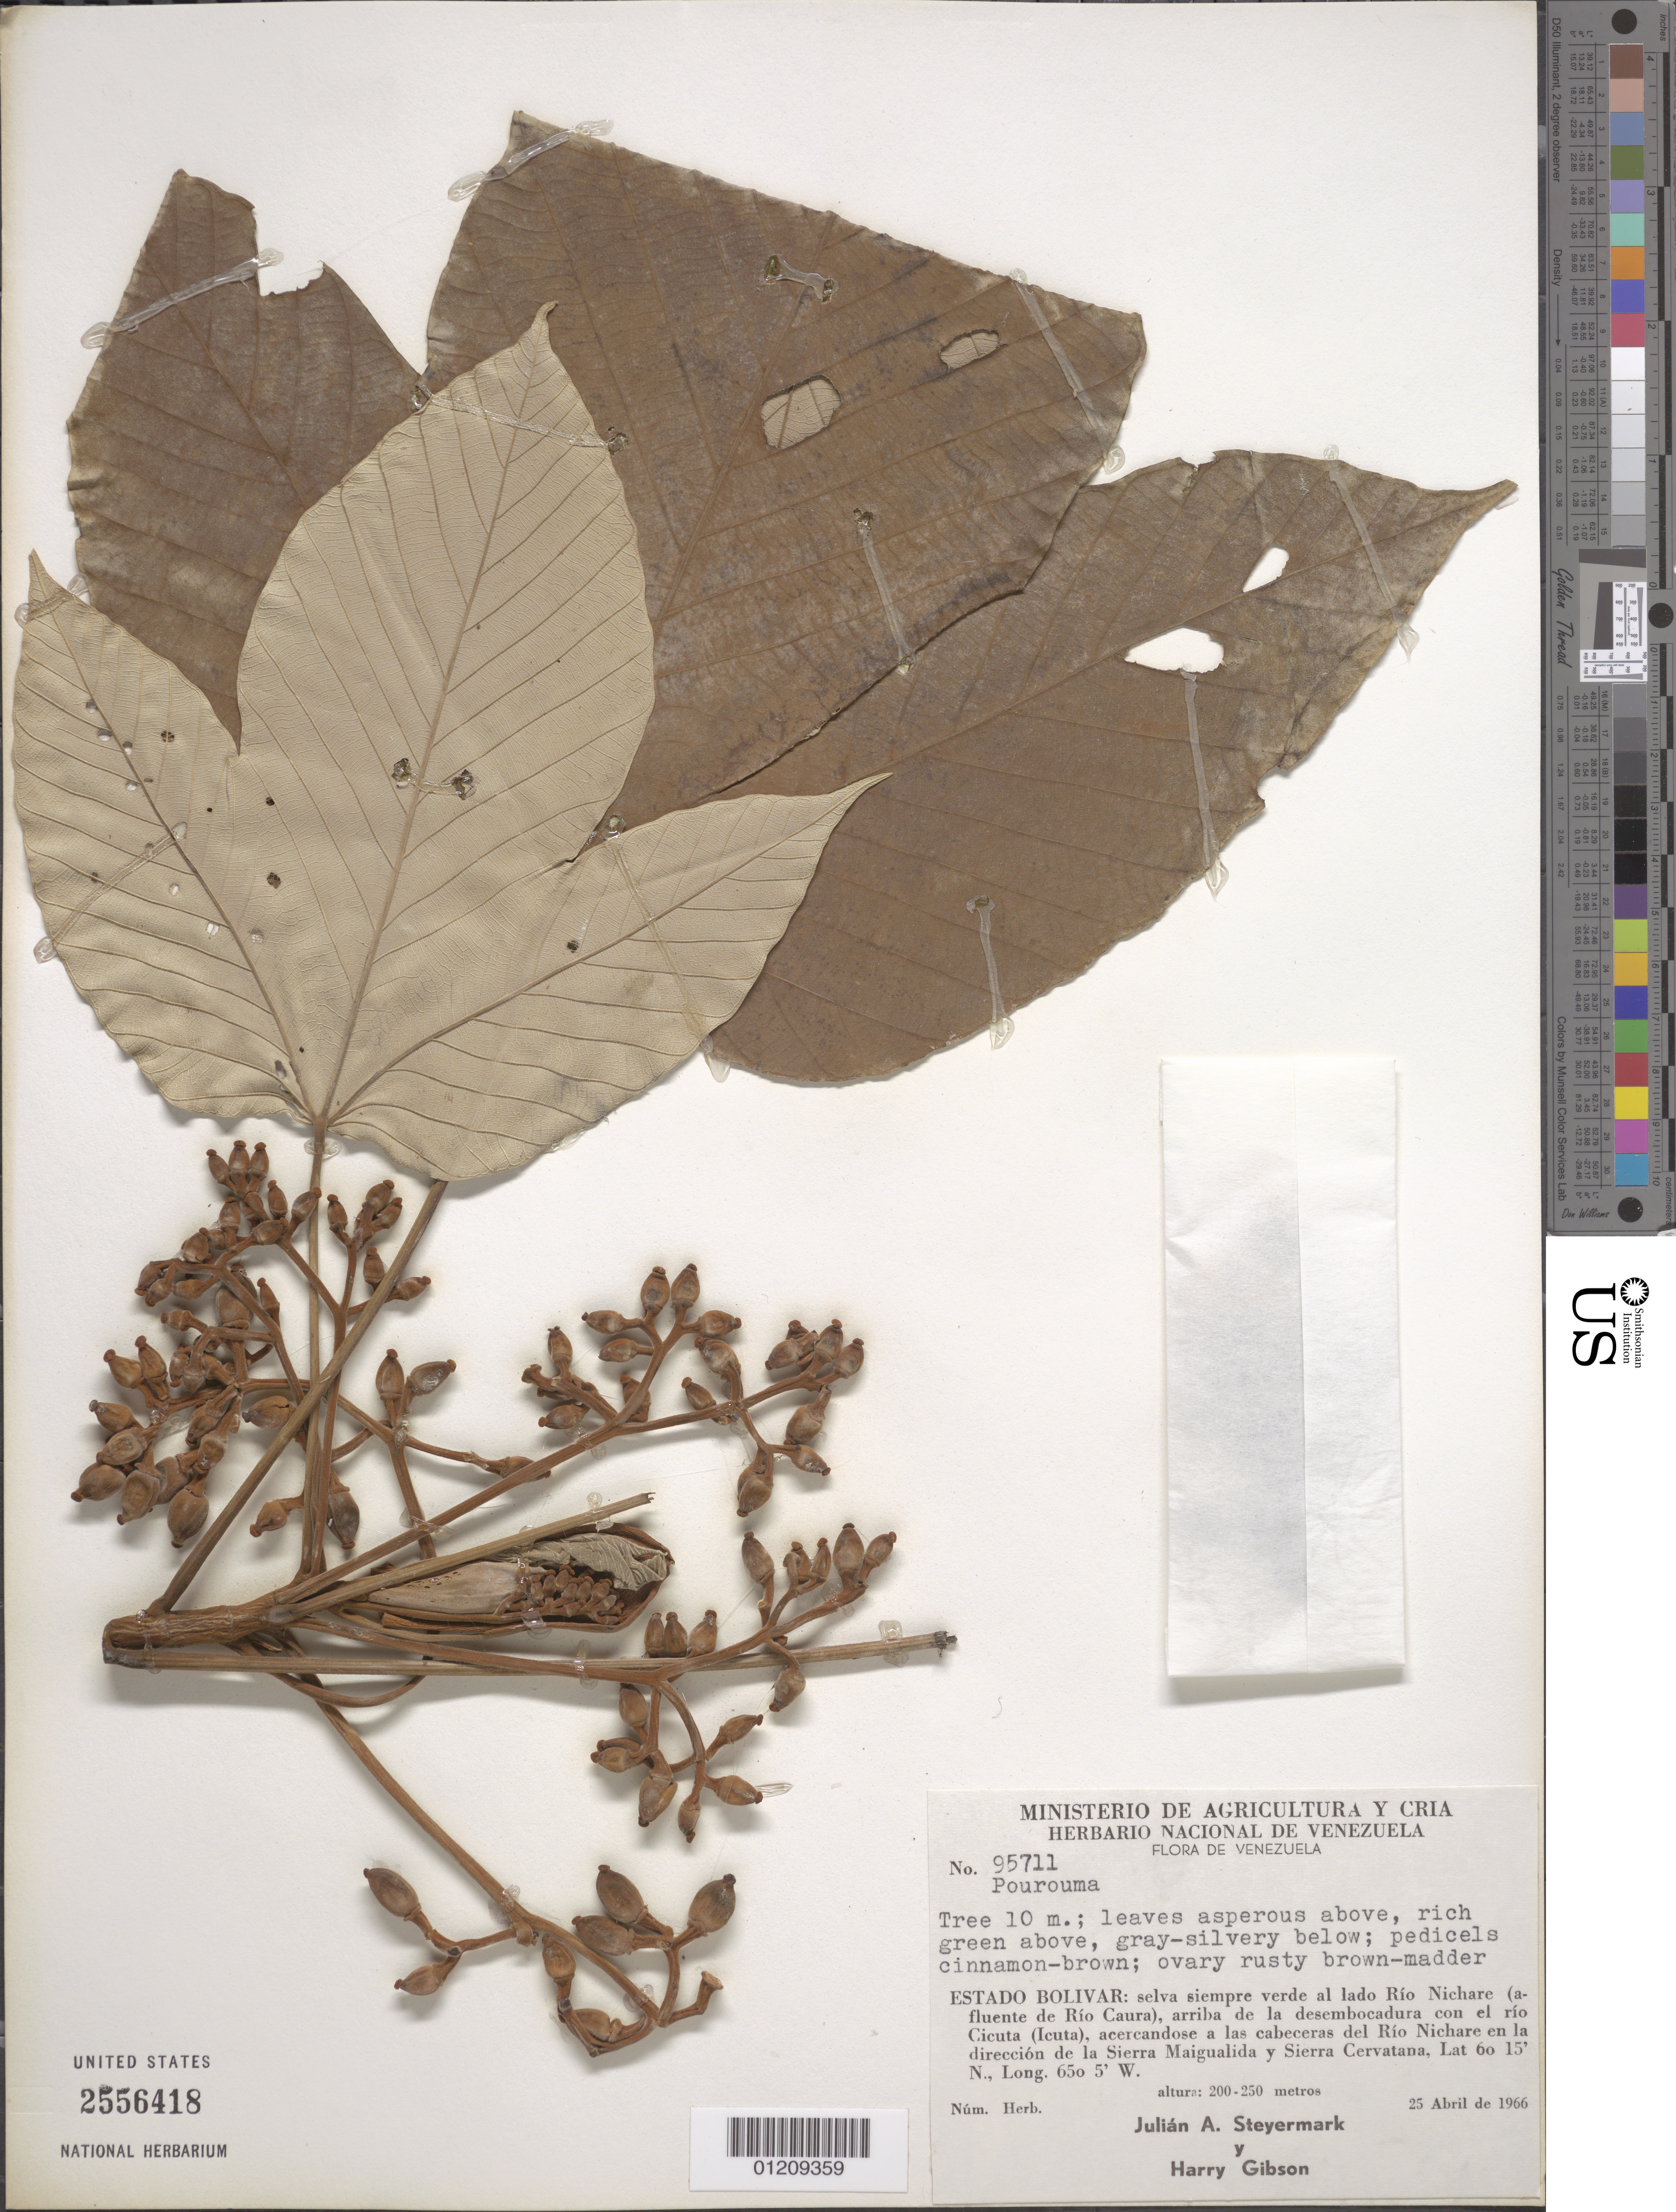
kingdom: Plantae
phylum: Tracheophyta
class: Magnoliopsida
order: Rosales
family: Urticaceae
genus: Pourouma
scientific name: Pourouma sp.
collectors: J. Steyermark & H. Gibson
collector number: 95711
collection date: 1966-04-25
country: Venezuela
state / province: Bolivar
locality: Al lado Rio NIchare (afluente de Rio Caura) arriba de la desembocadura con el rio Cicuta (Icuta), acercandose a las cabeceras del Rio Nichare en la direccion de la Sierra Maigualida y Sierra Cervantana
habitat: Selva siempre verde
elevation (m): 200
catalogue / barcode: US 2556418